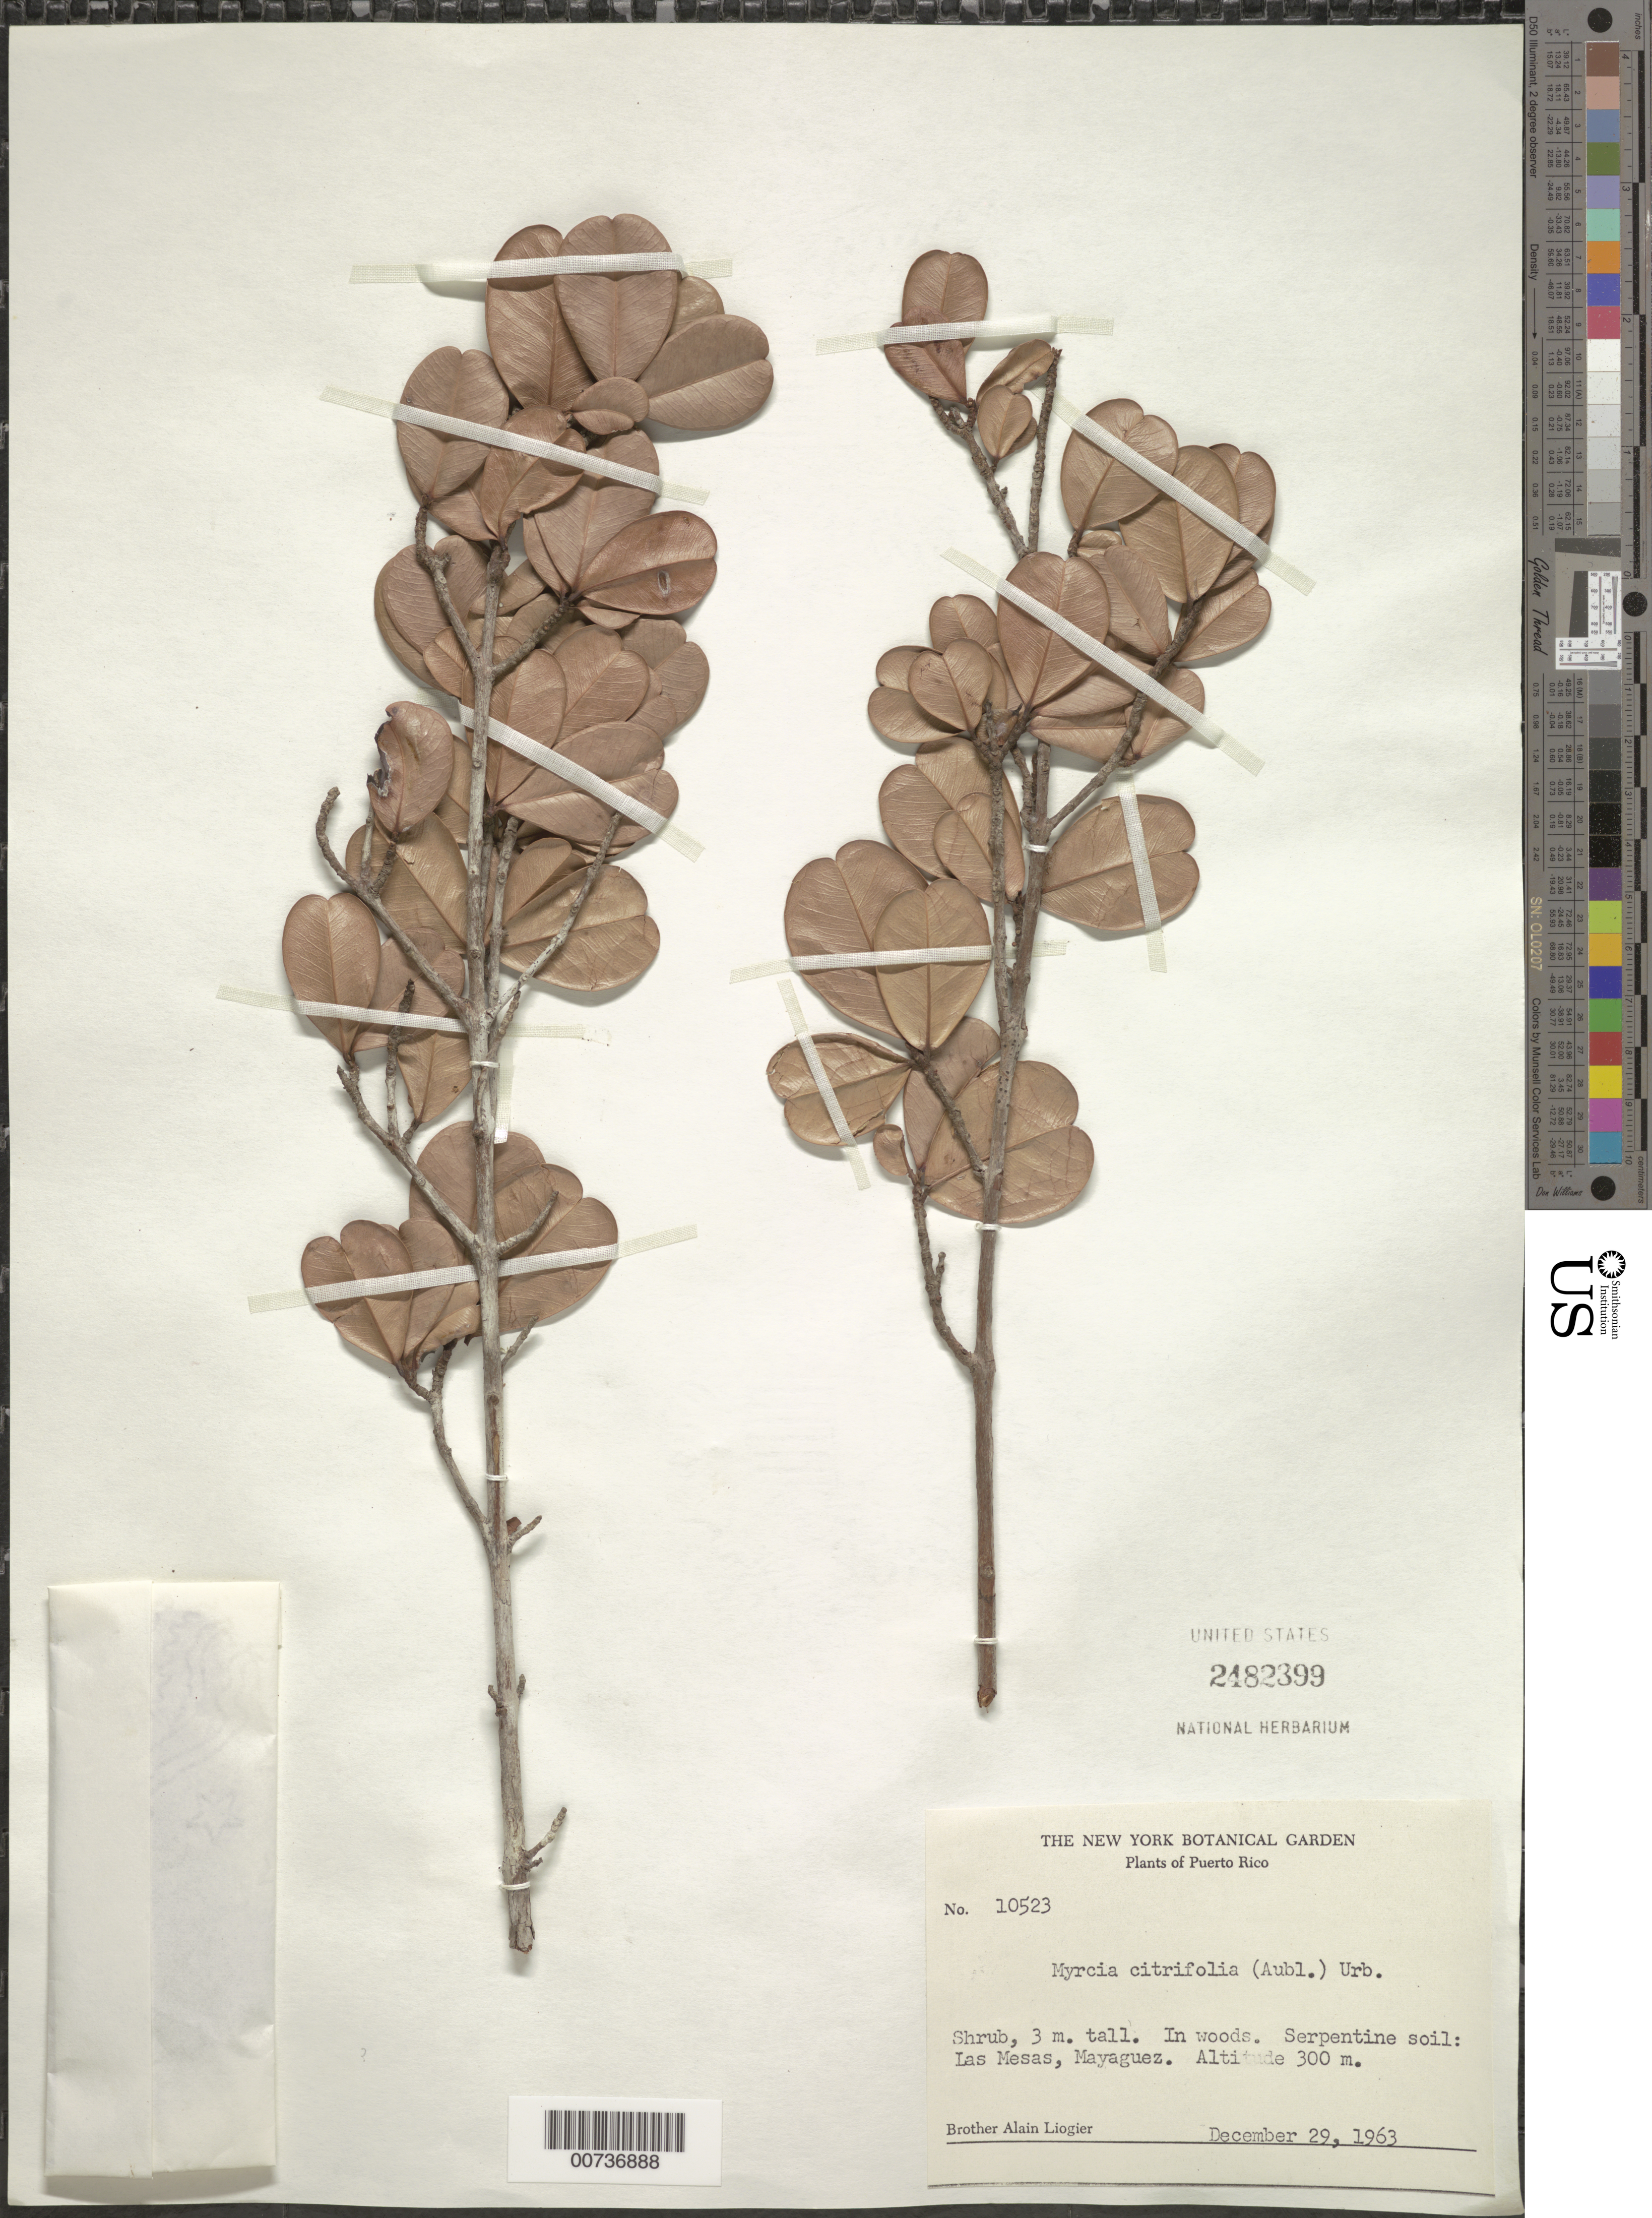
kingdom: Plantae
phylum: Tracheophyta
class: Magnoliopsida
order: Myrtales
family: Myrtaceae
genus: Myrcia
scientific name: Myrcia citrifolia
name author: (Aubl.) Urb.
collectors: A. H. Liogier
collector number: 10523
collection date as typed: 29 Dec 1963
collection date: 1963-12-29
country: Puerto Rico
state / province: Mayagüez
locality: Las Mesas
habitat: In woods, serpentine soil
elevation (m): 300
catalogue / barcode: US 2482399